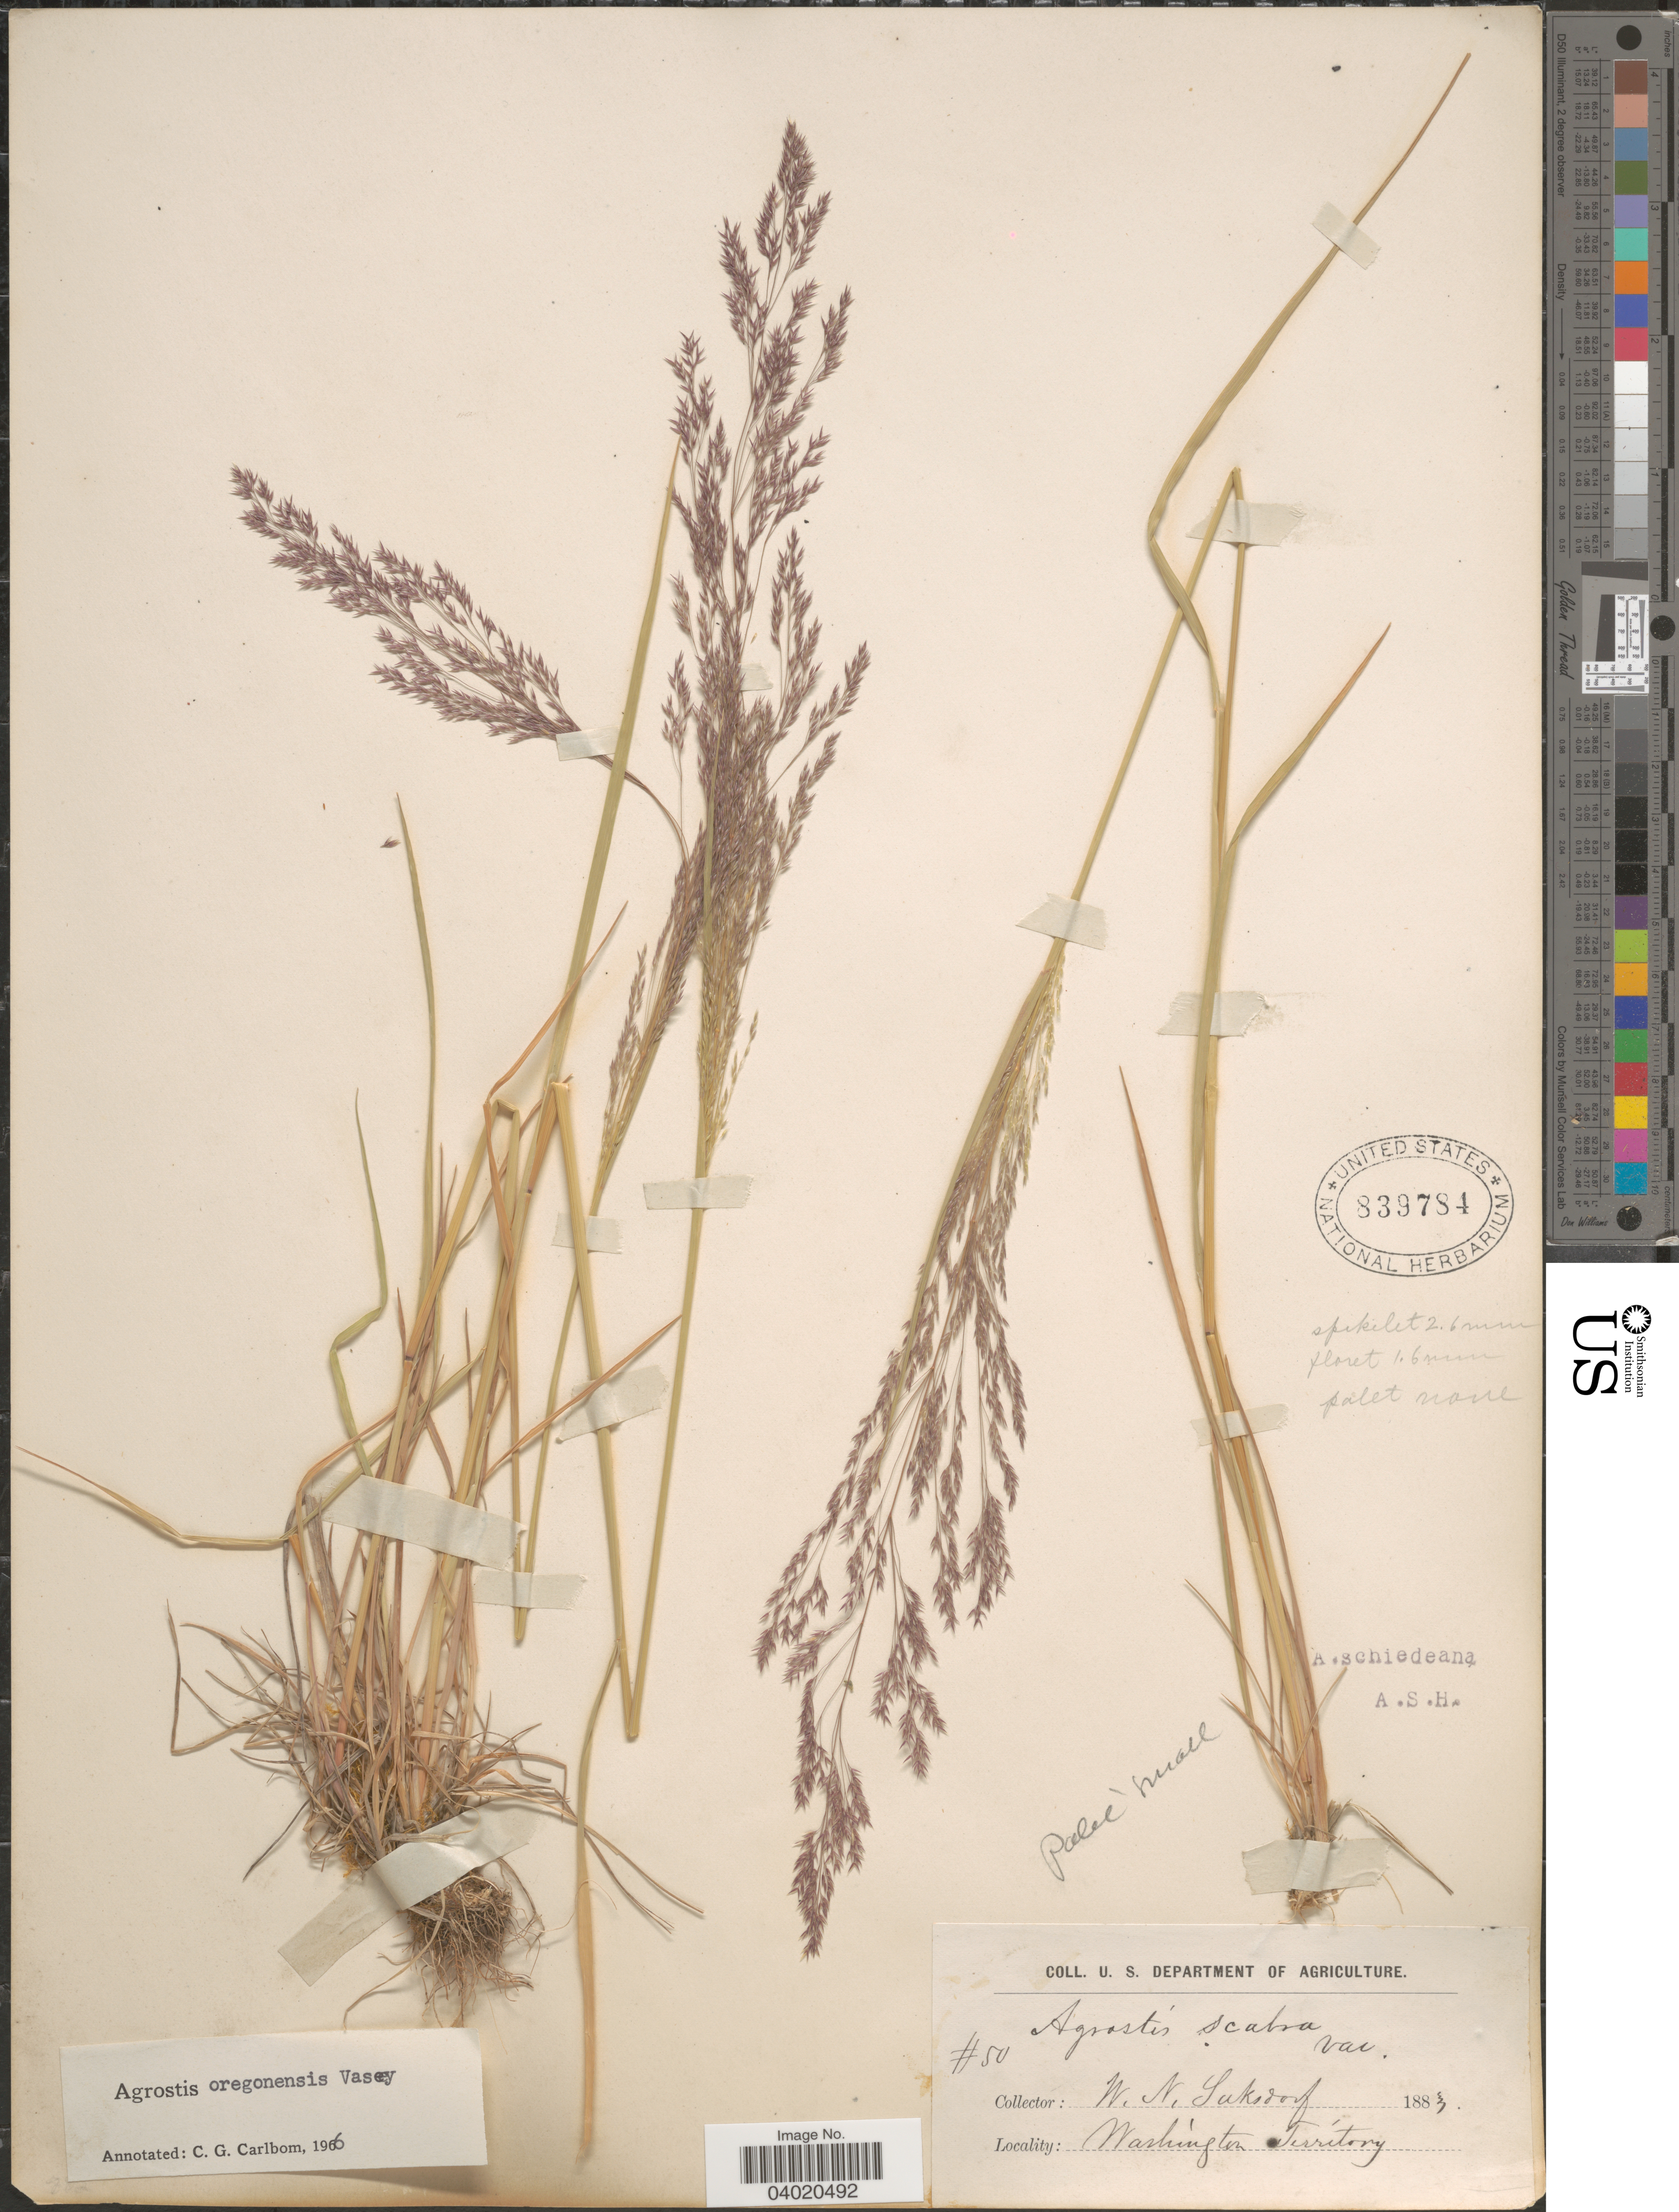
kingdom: Plantae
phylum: Tracheophyta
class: Liliopsida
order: Poales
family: Poaceae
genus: Agrostis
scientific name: Agrostis oregonensis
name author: Vasey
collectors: W. N. Suksdorf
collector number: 50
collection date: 1883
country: United States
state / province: Washington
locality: Washington Territory.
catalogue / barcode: US 839784